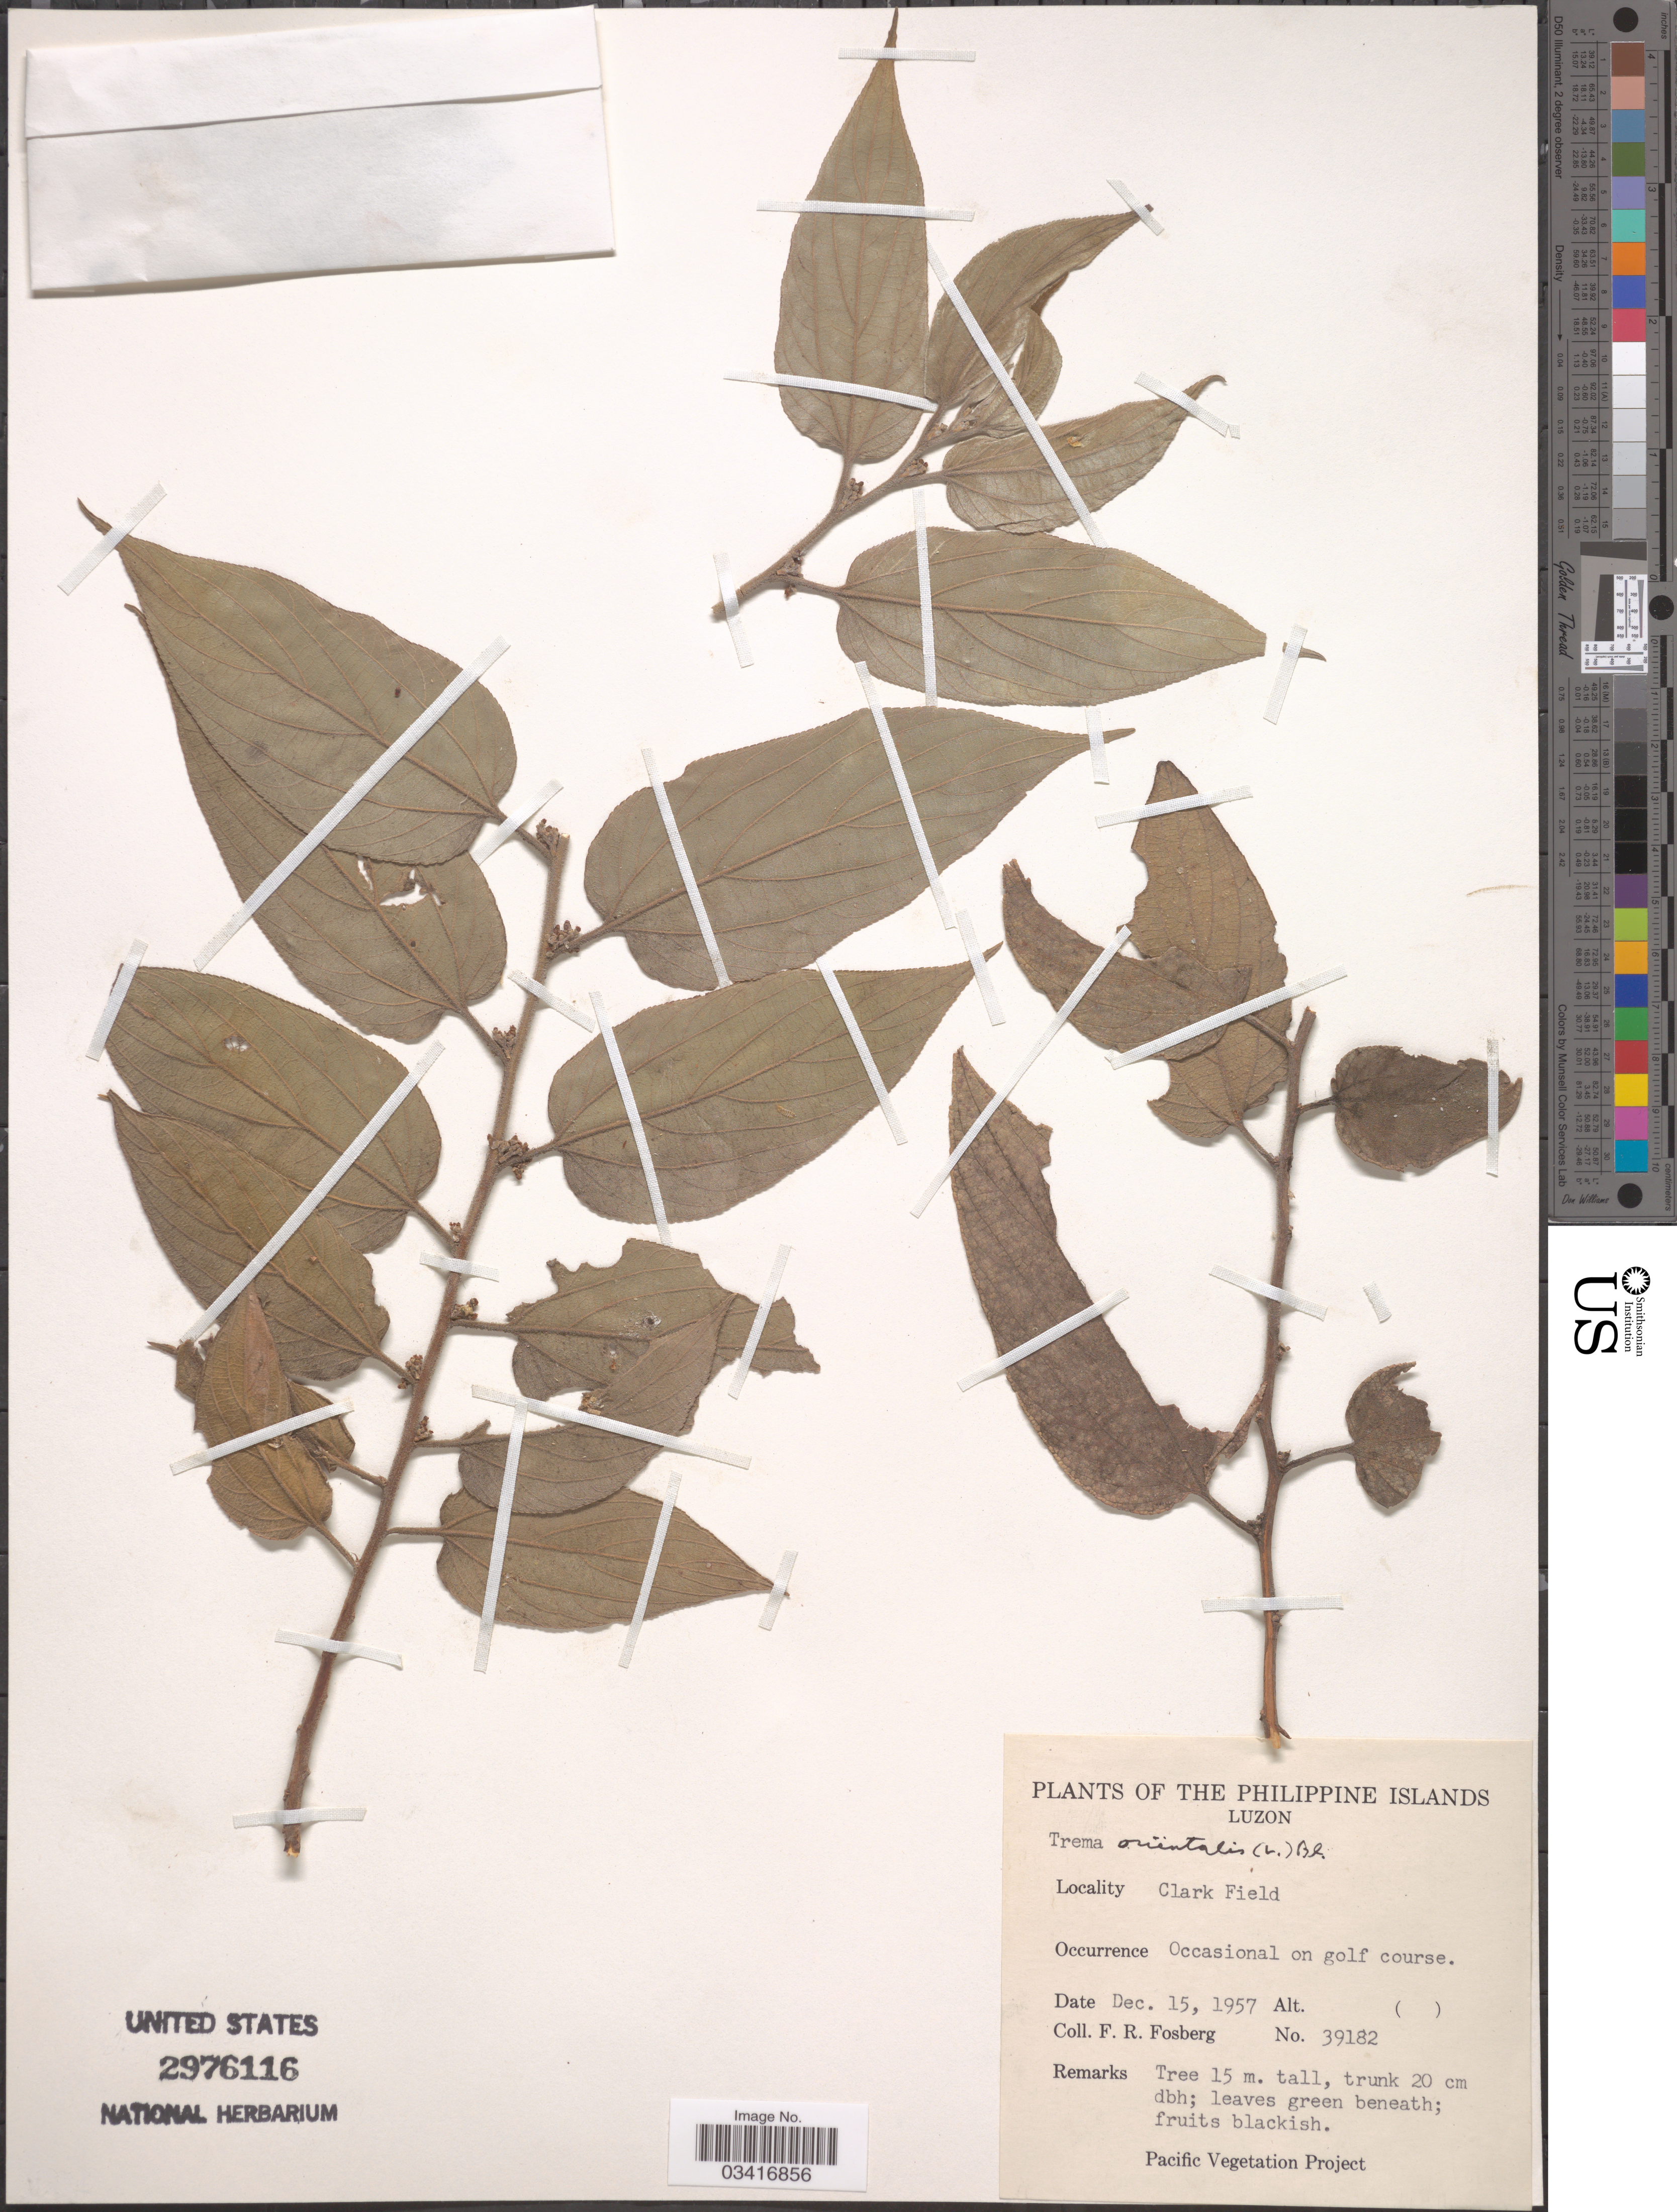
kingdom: Plantae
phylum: Tracheophyta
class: Magnoliopsida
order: Rosales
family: Cannabaceae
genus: Trema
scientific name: Trema orientale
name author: (L.) Blume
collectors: F. R. Fosberg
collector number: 39182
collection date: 1957-12-15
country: Philippines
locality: Luzon. Clark Field. On golf course.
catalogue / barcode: US 2976116